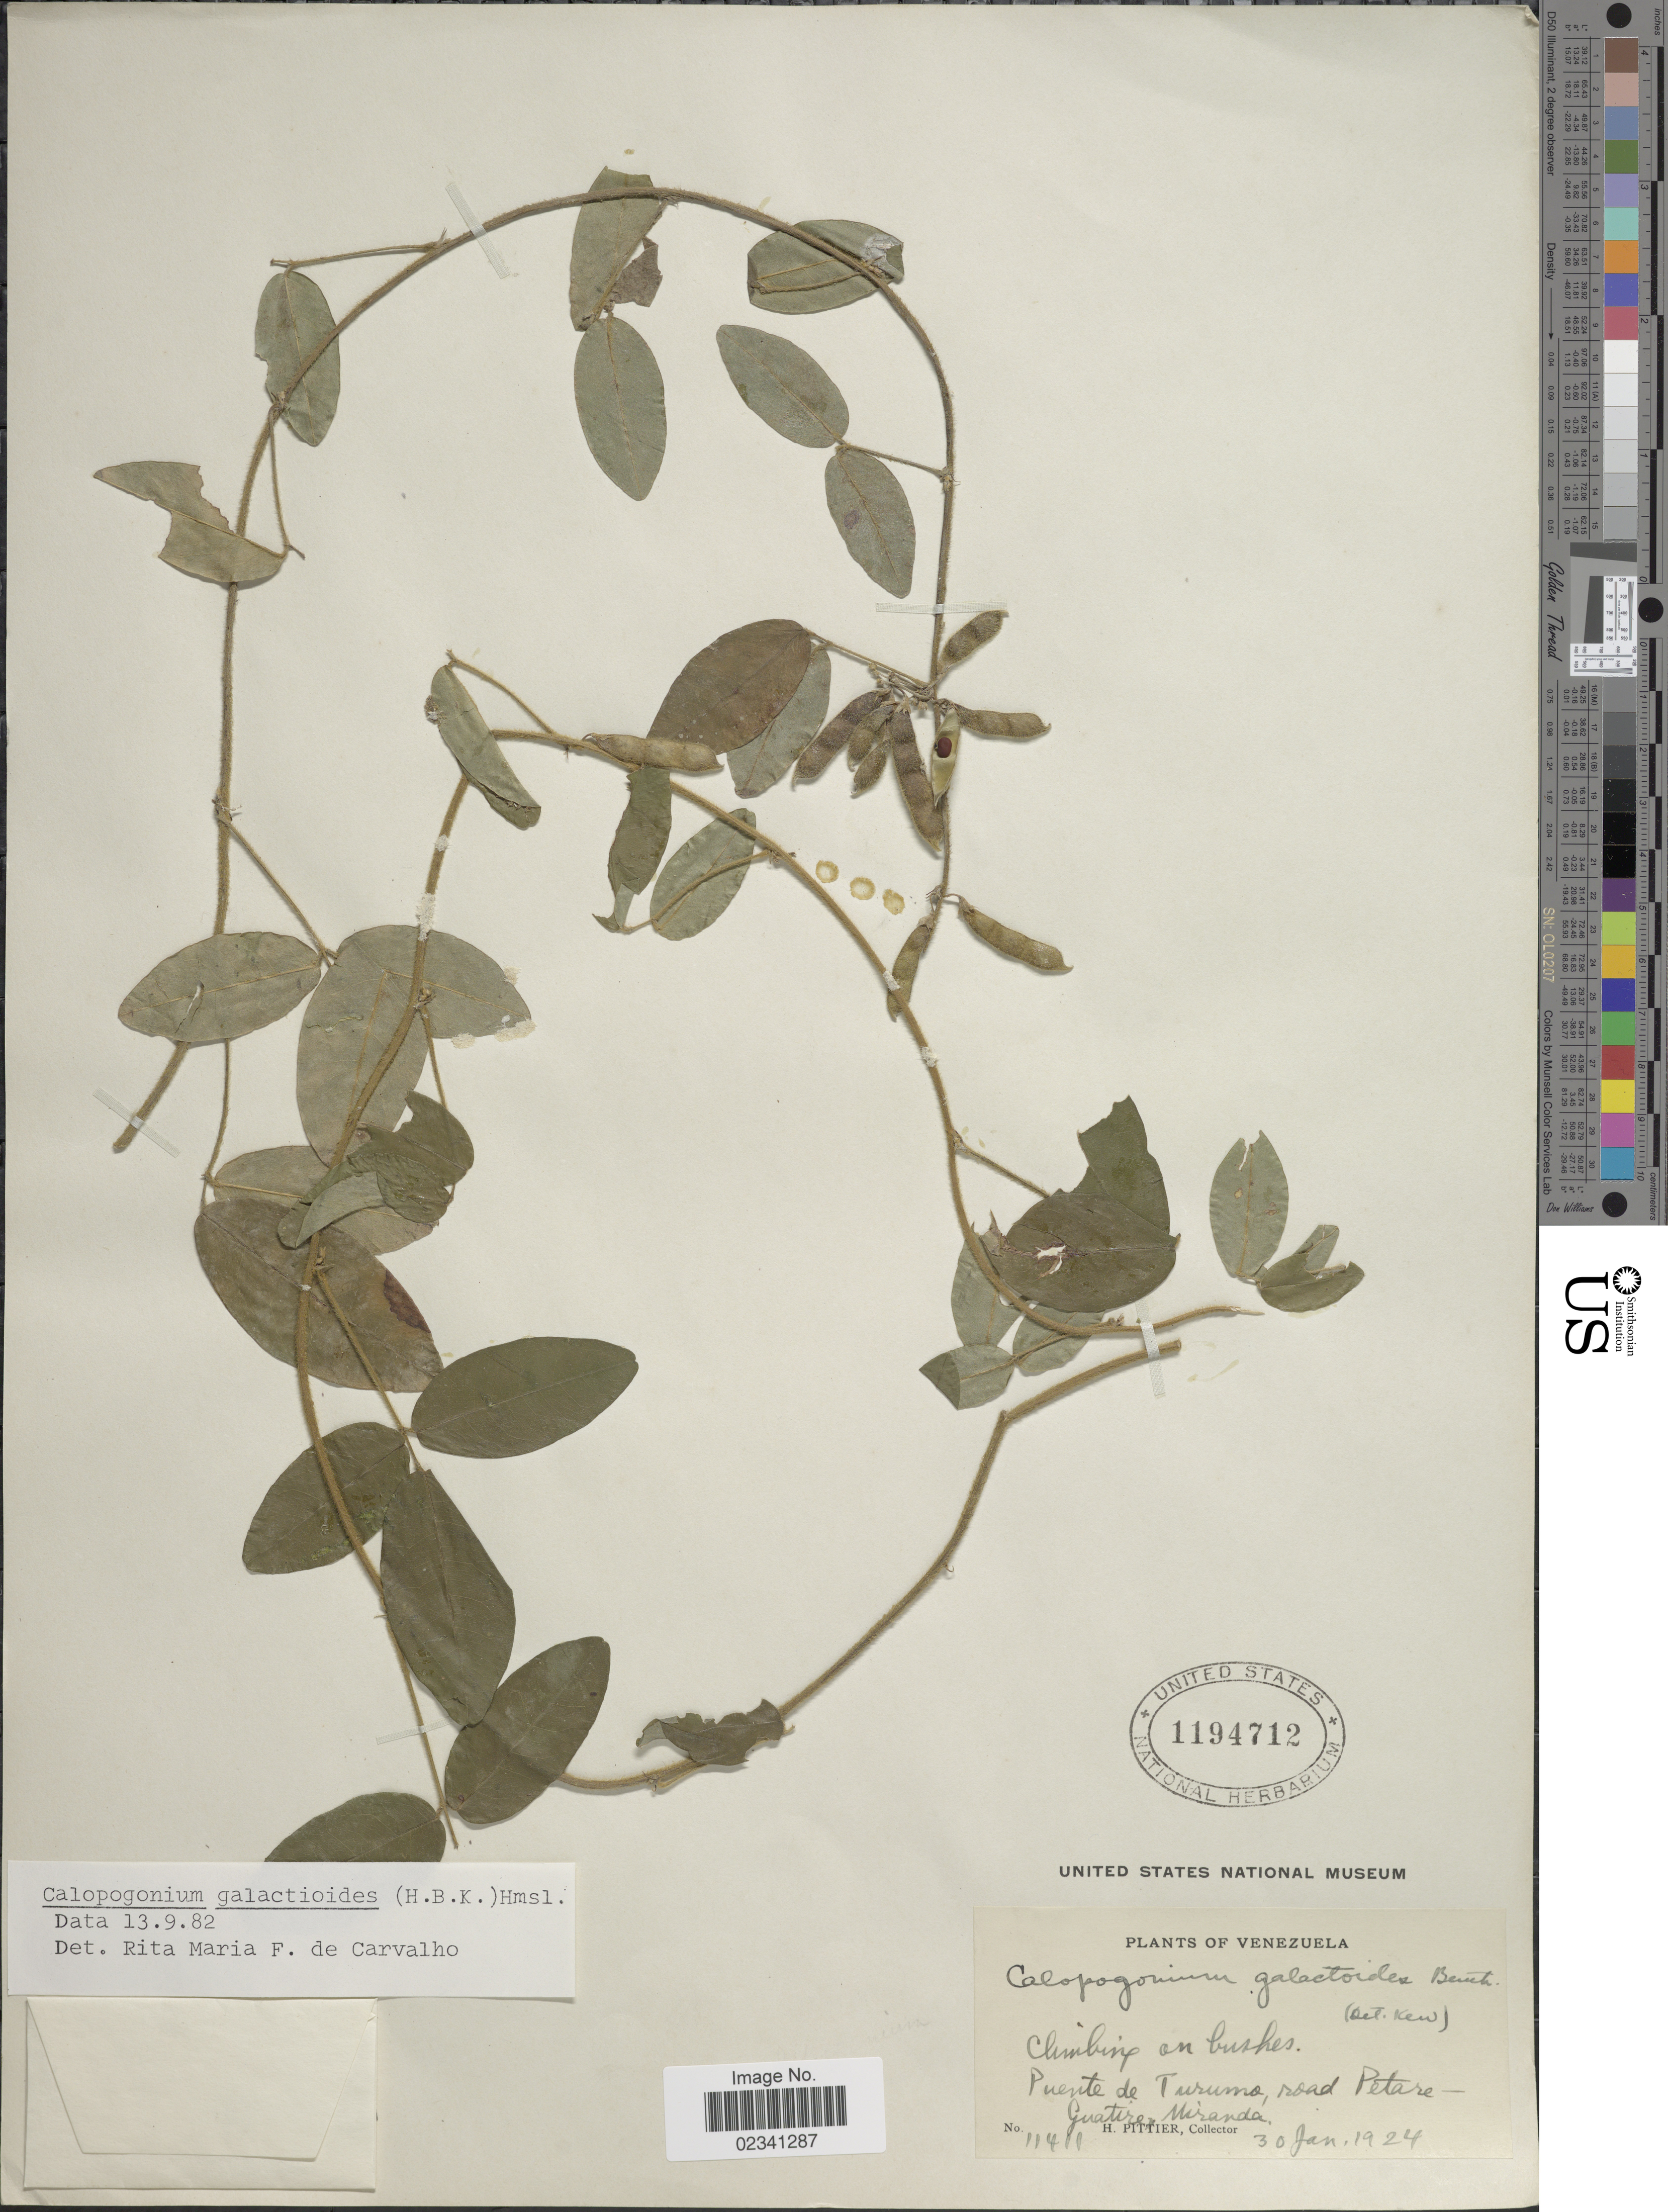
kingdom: Plantae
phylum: Tracheophyta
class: Magnoliopsida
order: Fabales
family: Fabaceae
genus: Calopogonium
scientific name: Calopogonium galactioides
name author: (Kunth) Hemsl.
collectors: H. F. Pittier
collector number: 11411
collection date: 1924-01-30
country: Venezuela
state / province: Miranda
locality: Puente de Turumo, road Petare - Guatire, Miranda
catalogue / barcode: US 1194712